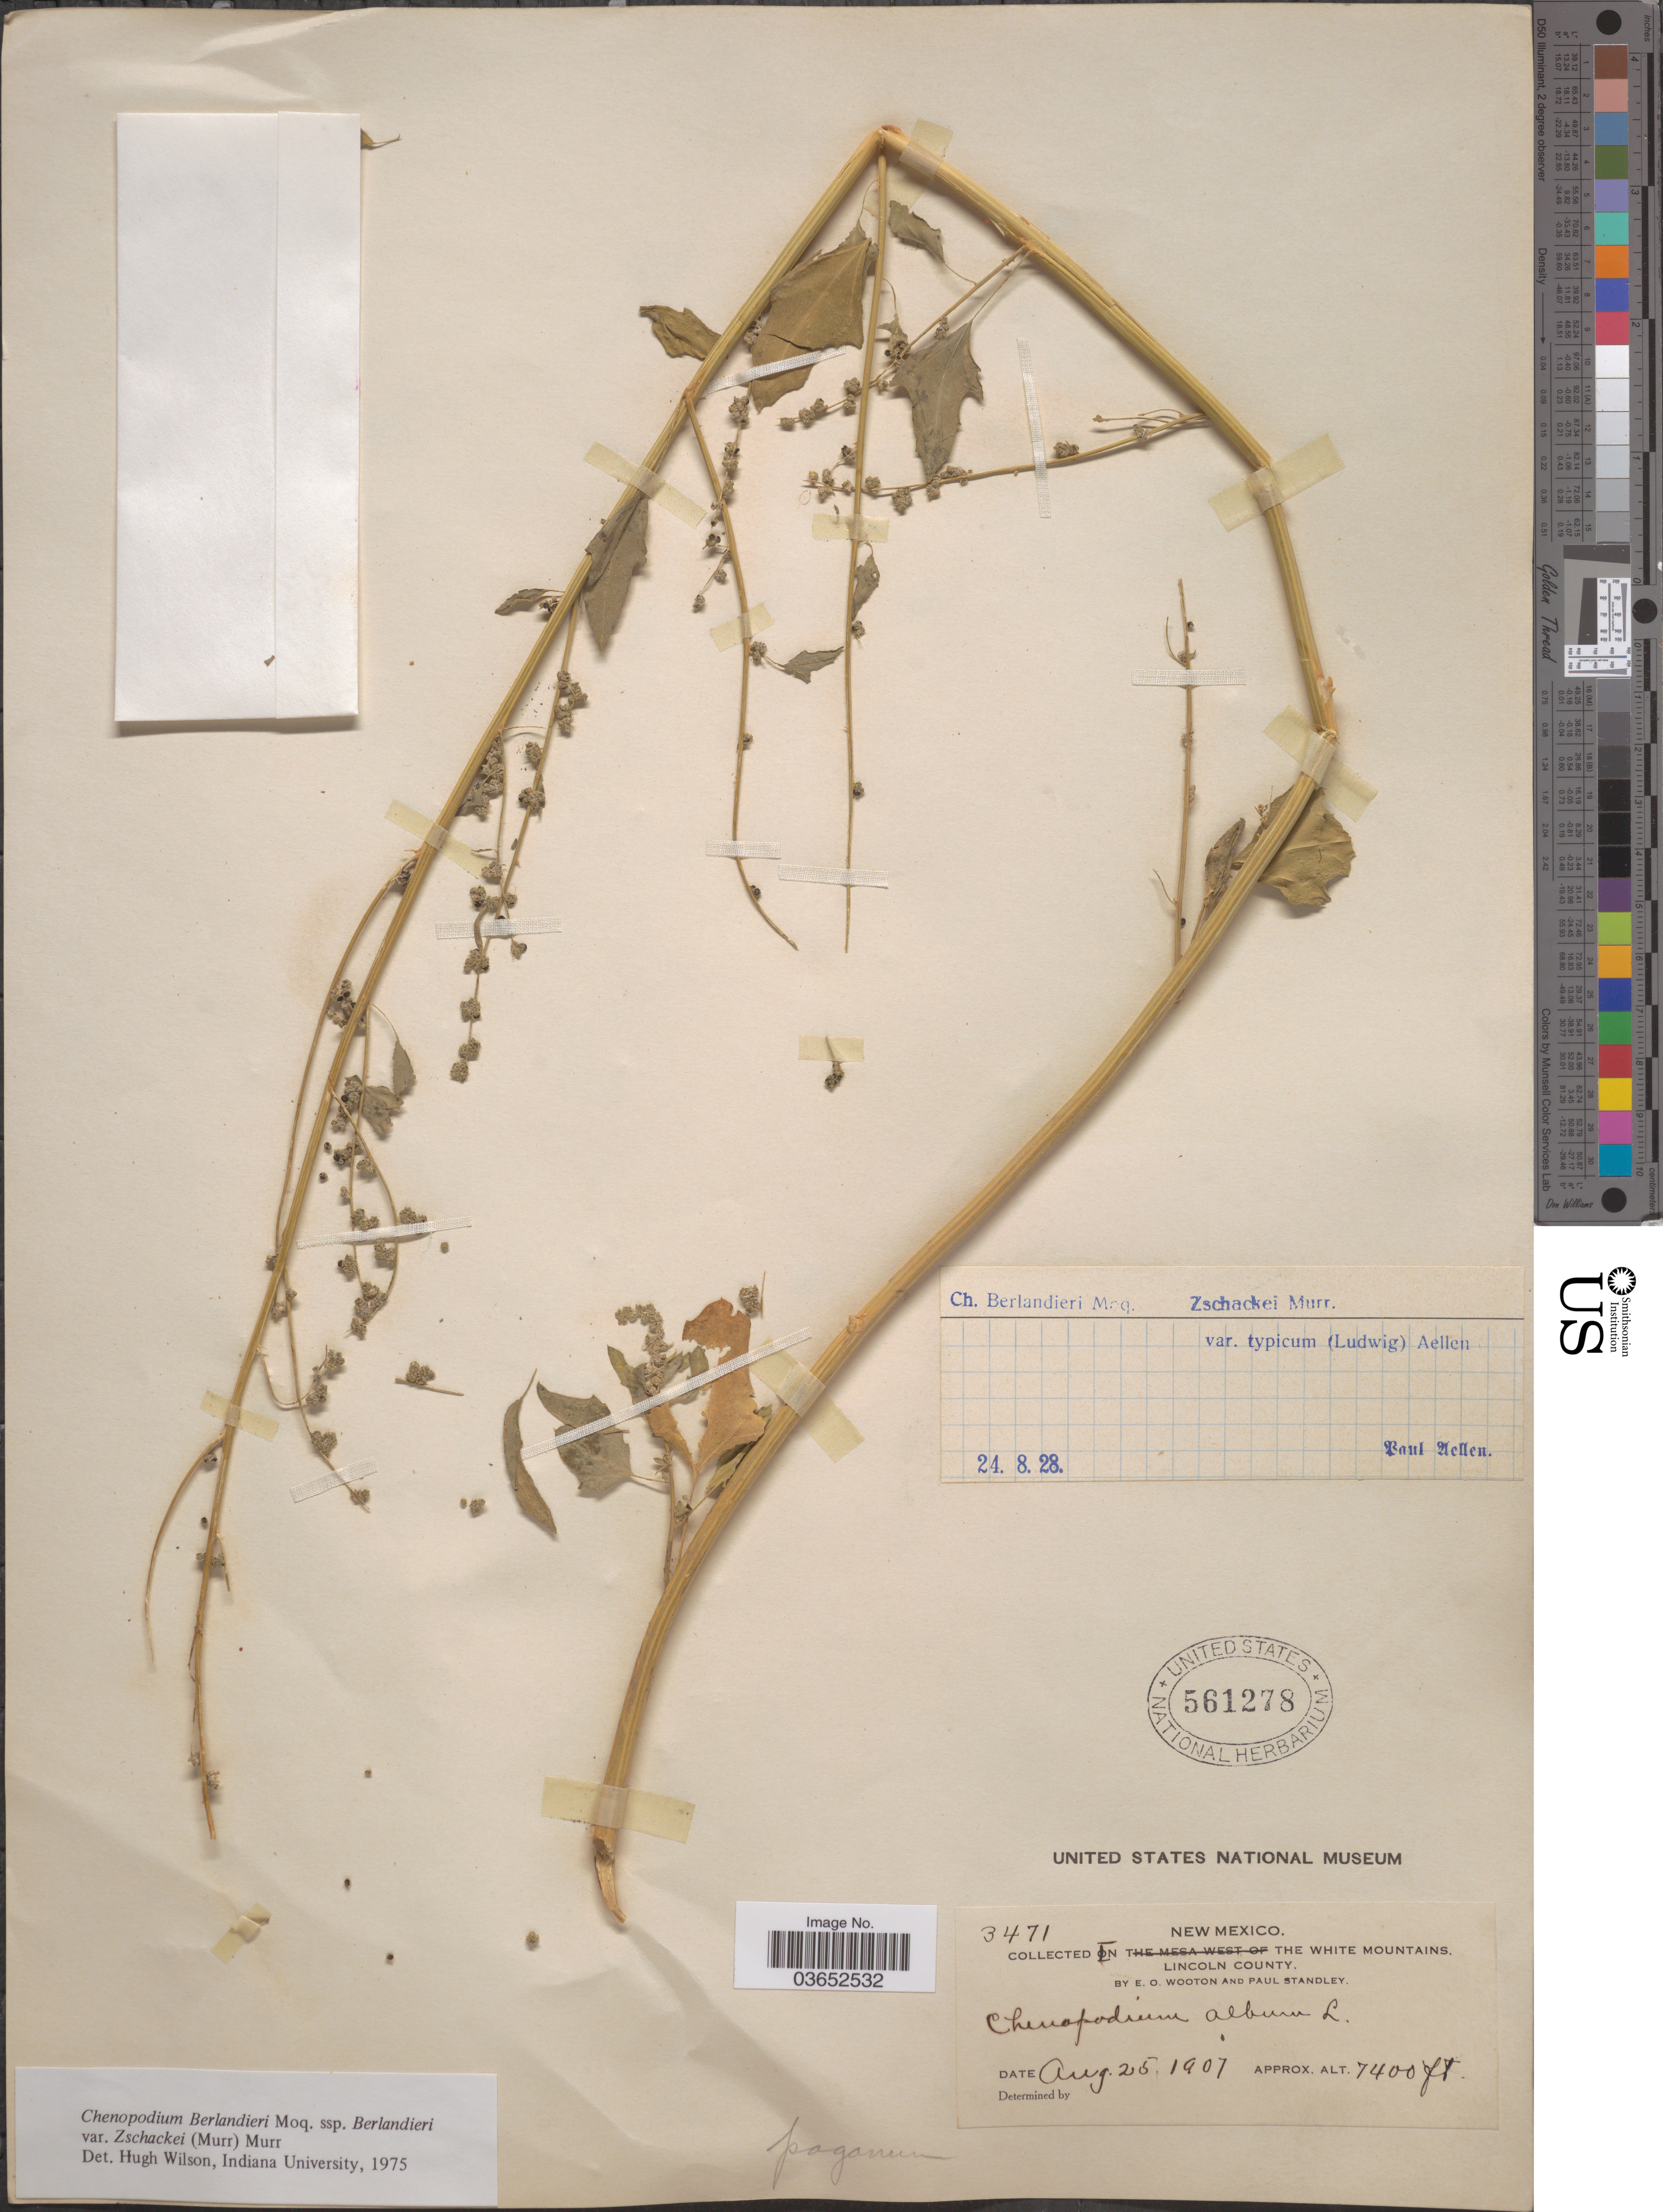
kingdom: Plantae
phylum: Tracheophyta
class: Magnoliopsida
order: Caryophyllales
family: Amaranthaceae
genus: Chenopodium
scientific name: Chenopodium berlandieri var. typicum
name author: A. Ludw. ex Graebn.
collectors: E. O. Wooton & P. C. Standley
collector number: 3471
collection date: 1907-08-25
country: United States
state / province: New Mexico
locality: In the White Mountains, Lincoln County.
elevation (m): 2256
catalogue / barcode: US 561278